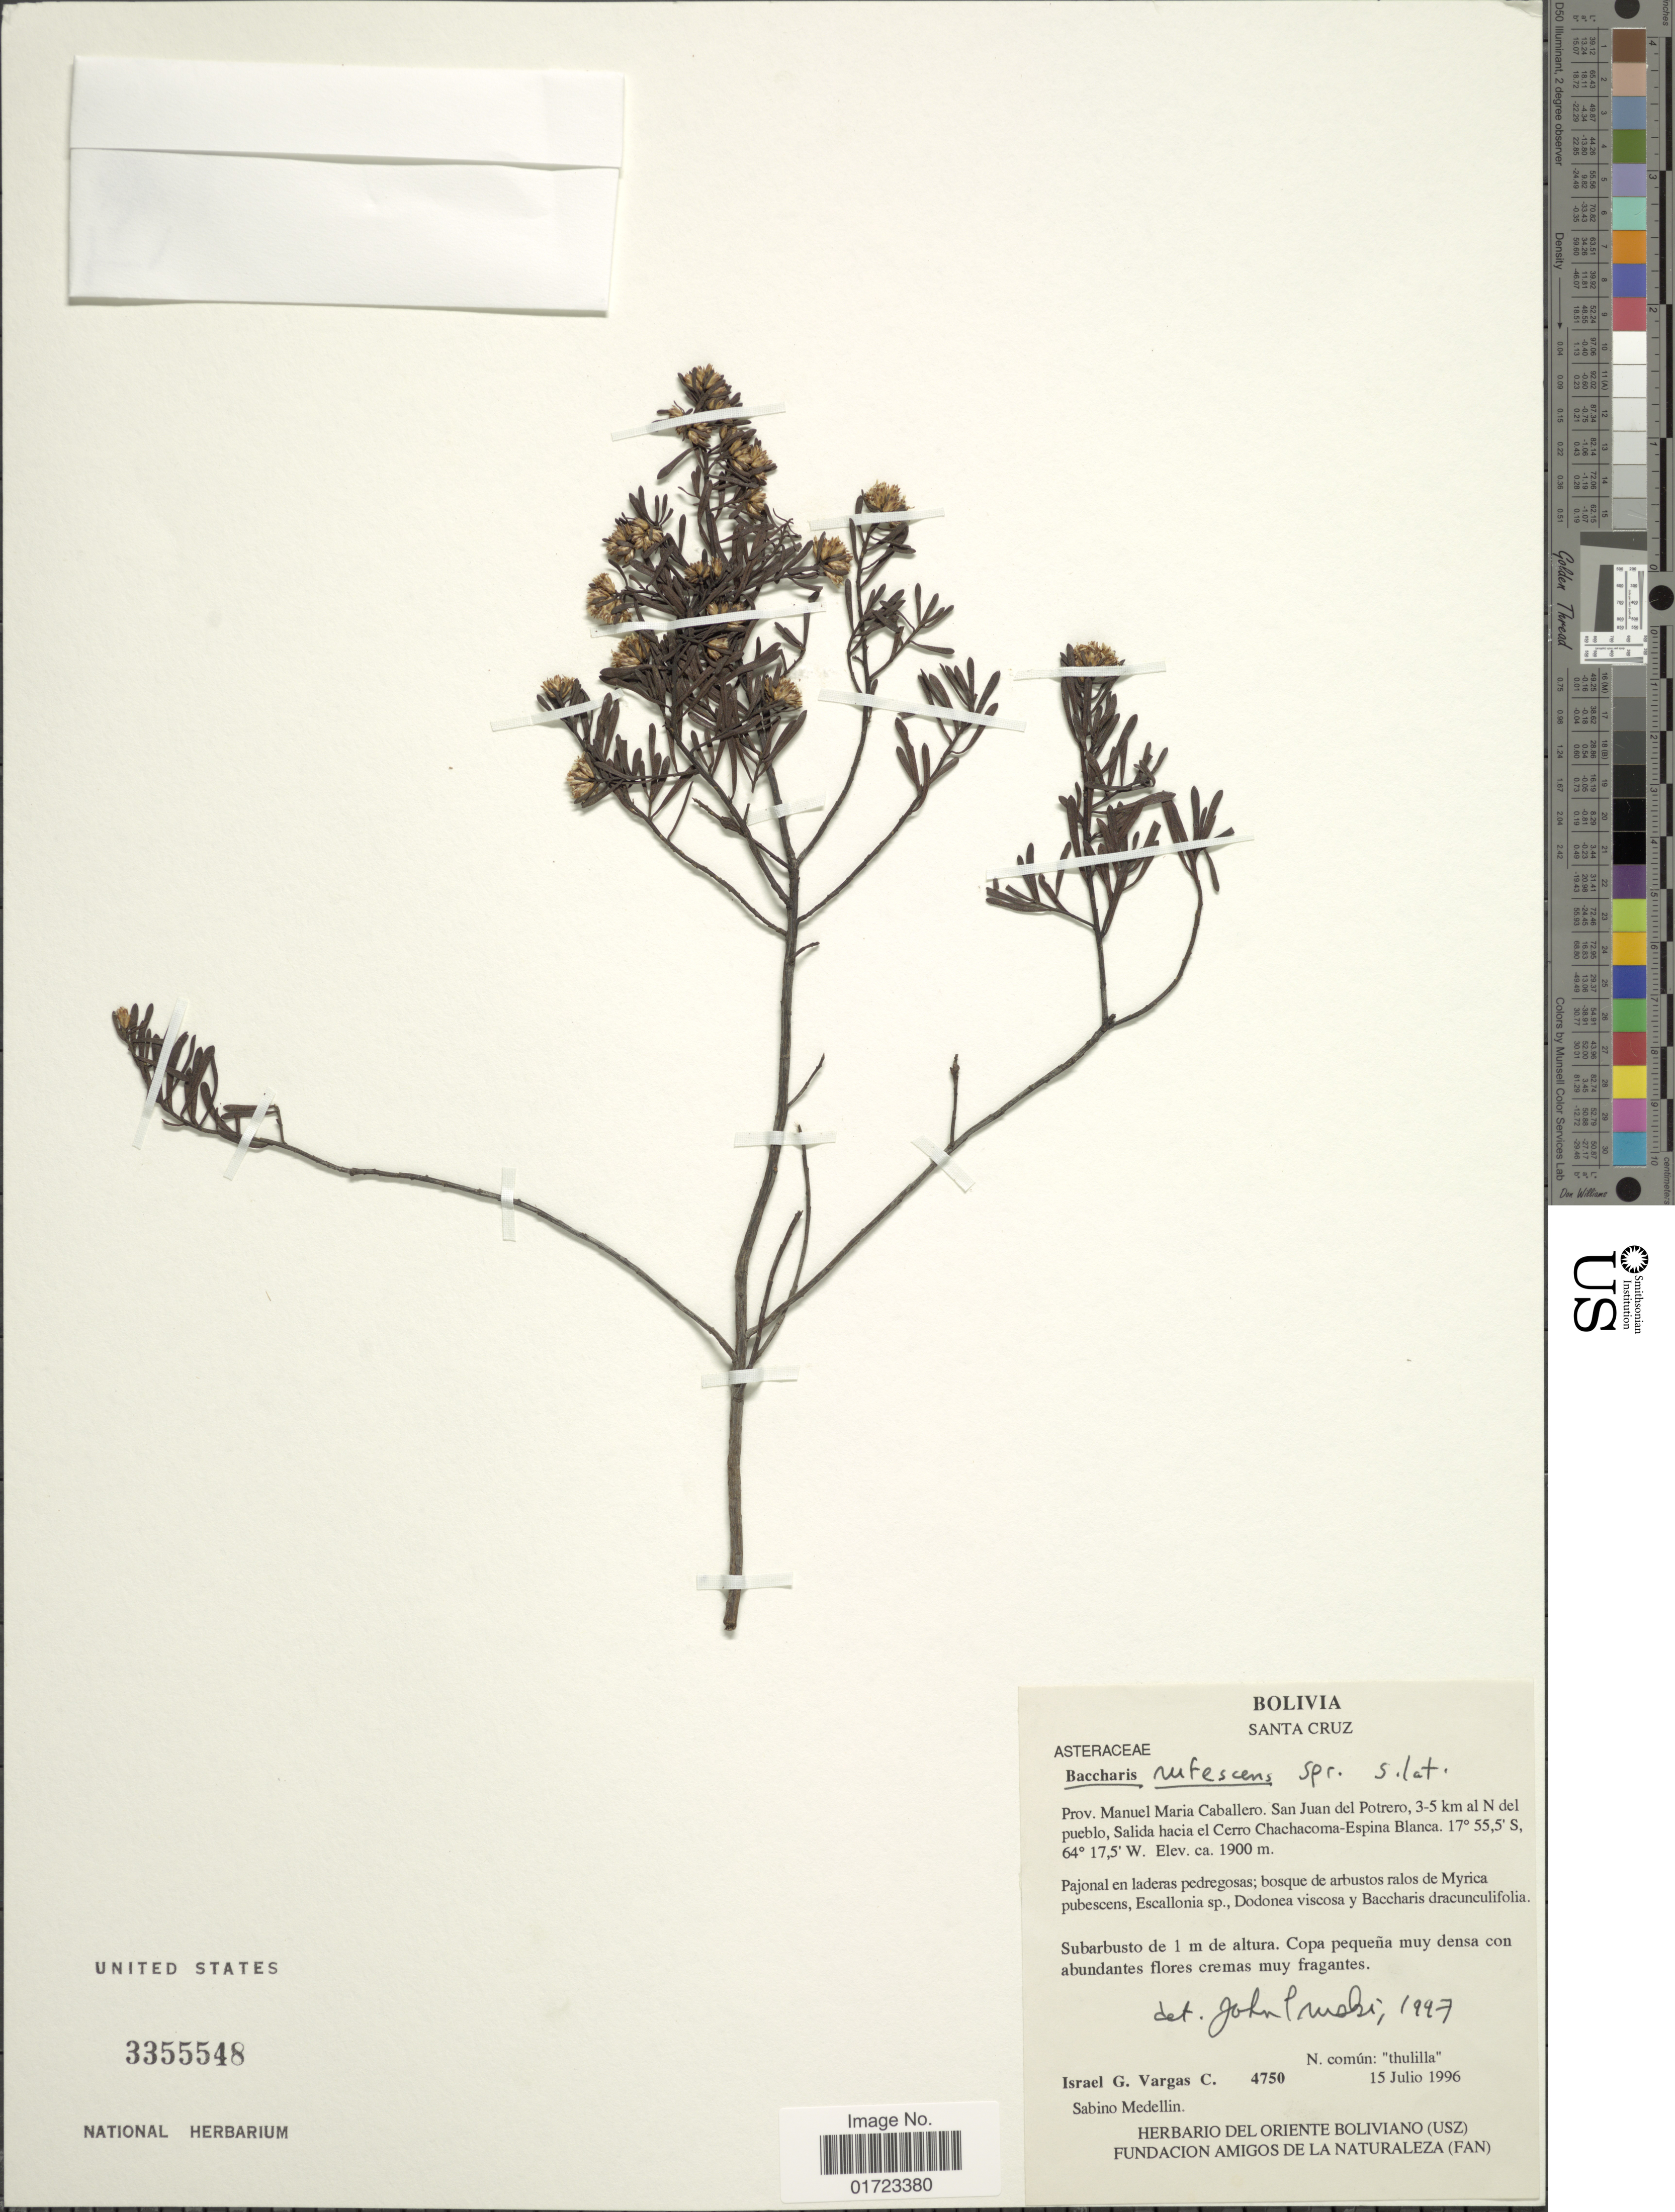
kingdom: Plantae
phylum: Tracheophyta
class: Magnoliopsida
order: Asterales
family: Asteraceae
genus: Baccharis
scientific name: Baccharis rufescens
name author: Spreng.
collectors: I. G. Vargas C. & S. Medellin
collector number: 4750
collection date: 1996-07-15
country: Bolivia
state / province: Santa Cruz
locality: Santa Cruz, Prov. Manuel Maria Caballero, San Juan del Potrero, 3-5 km al N del pueblo, Salida hacia el Cerro Chachacoma-Espina Blanca.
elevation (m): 1900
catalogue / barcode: US 3355548